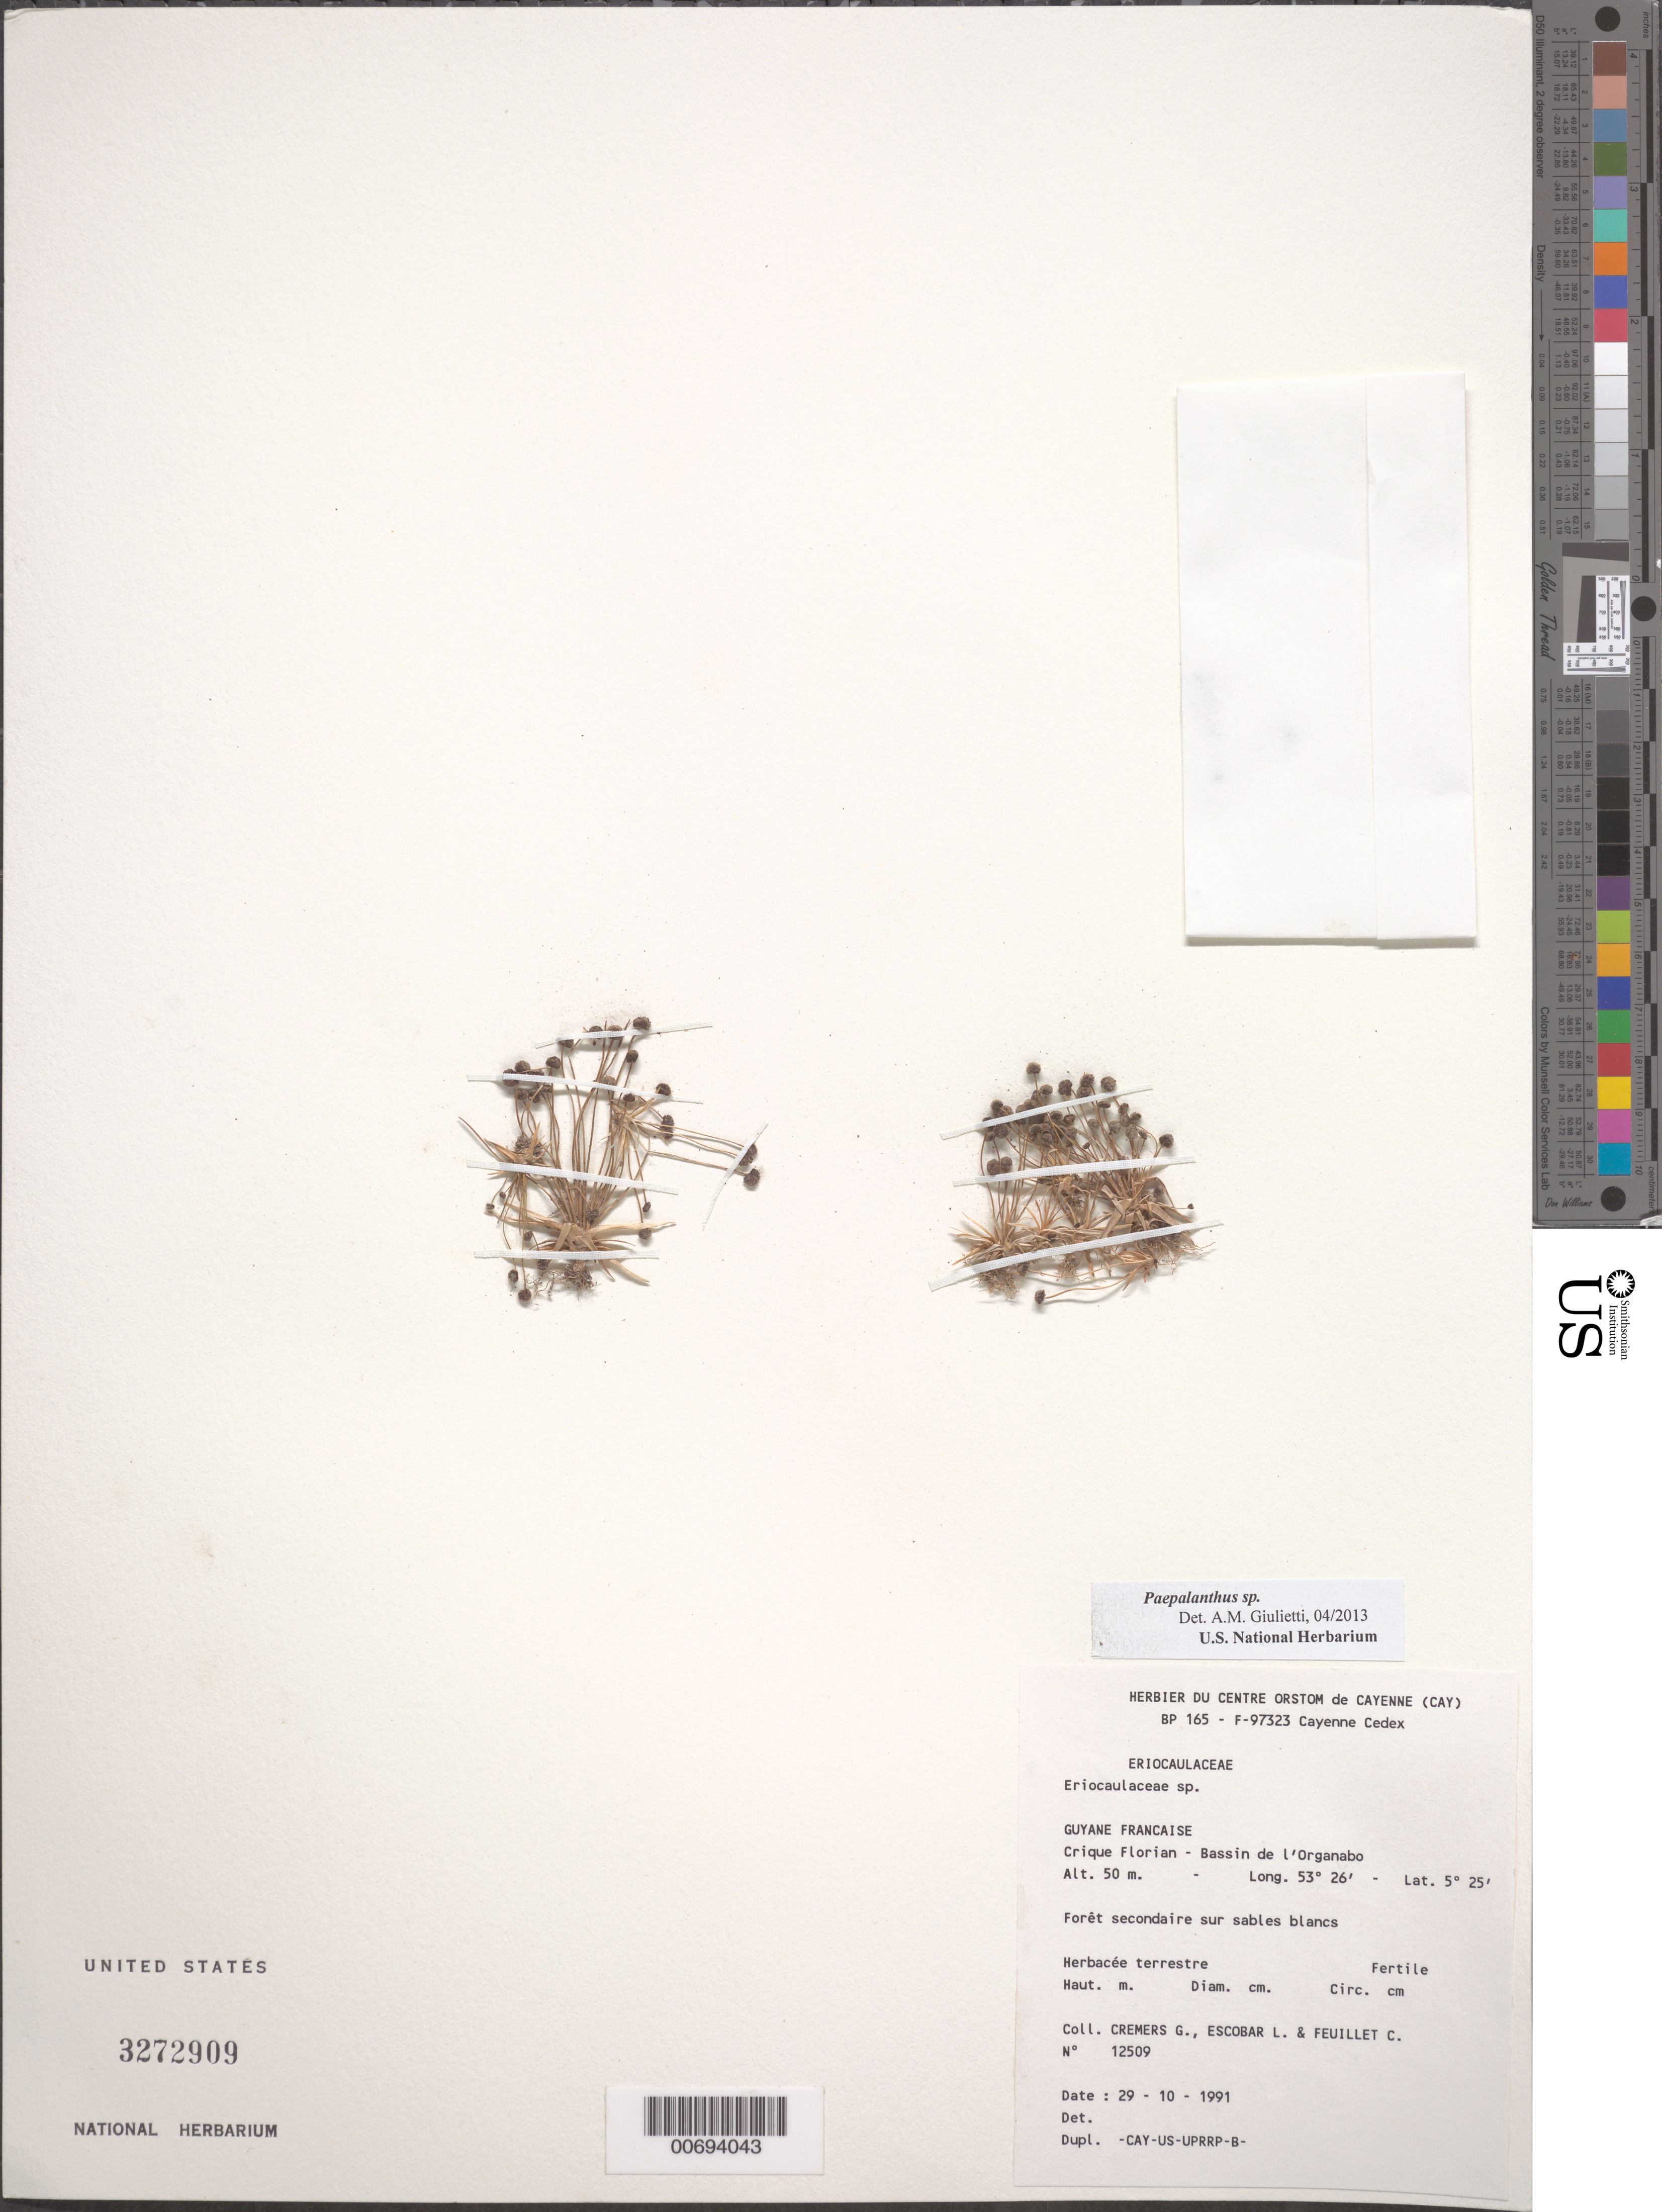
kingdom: Plantae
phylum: Tracheophyta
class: Liliopsida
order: Poales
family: Eriocaulaceae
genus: Paepalanthus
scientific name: Paepalanthus sp.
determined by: Giulietti, Ana M.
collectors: G. Cremers, L. Escobar & C. Feuillet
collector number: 12509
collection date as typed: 29-Oct-91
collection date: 1991-10-29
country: French Guiana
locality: Crique Florian, Bassin de l'Organabo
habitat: Secondary forest on white sand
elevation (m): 50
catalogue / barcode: US 3272909